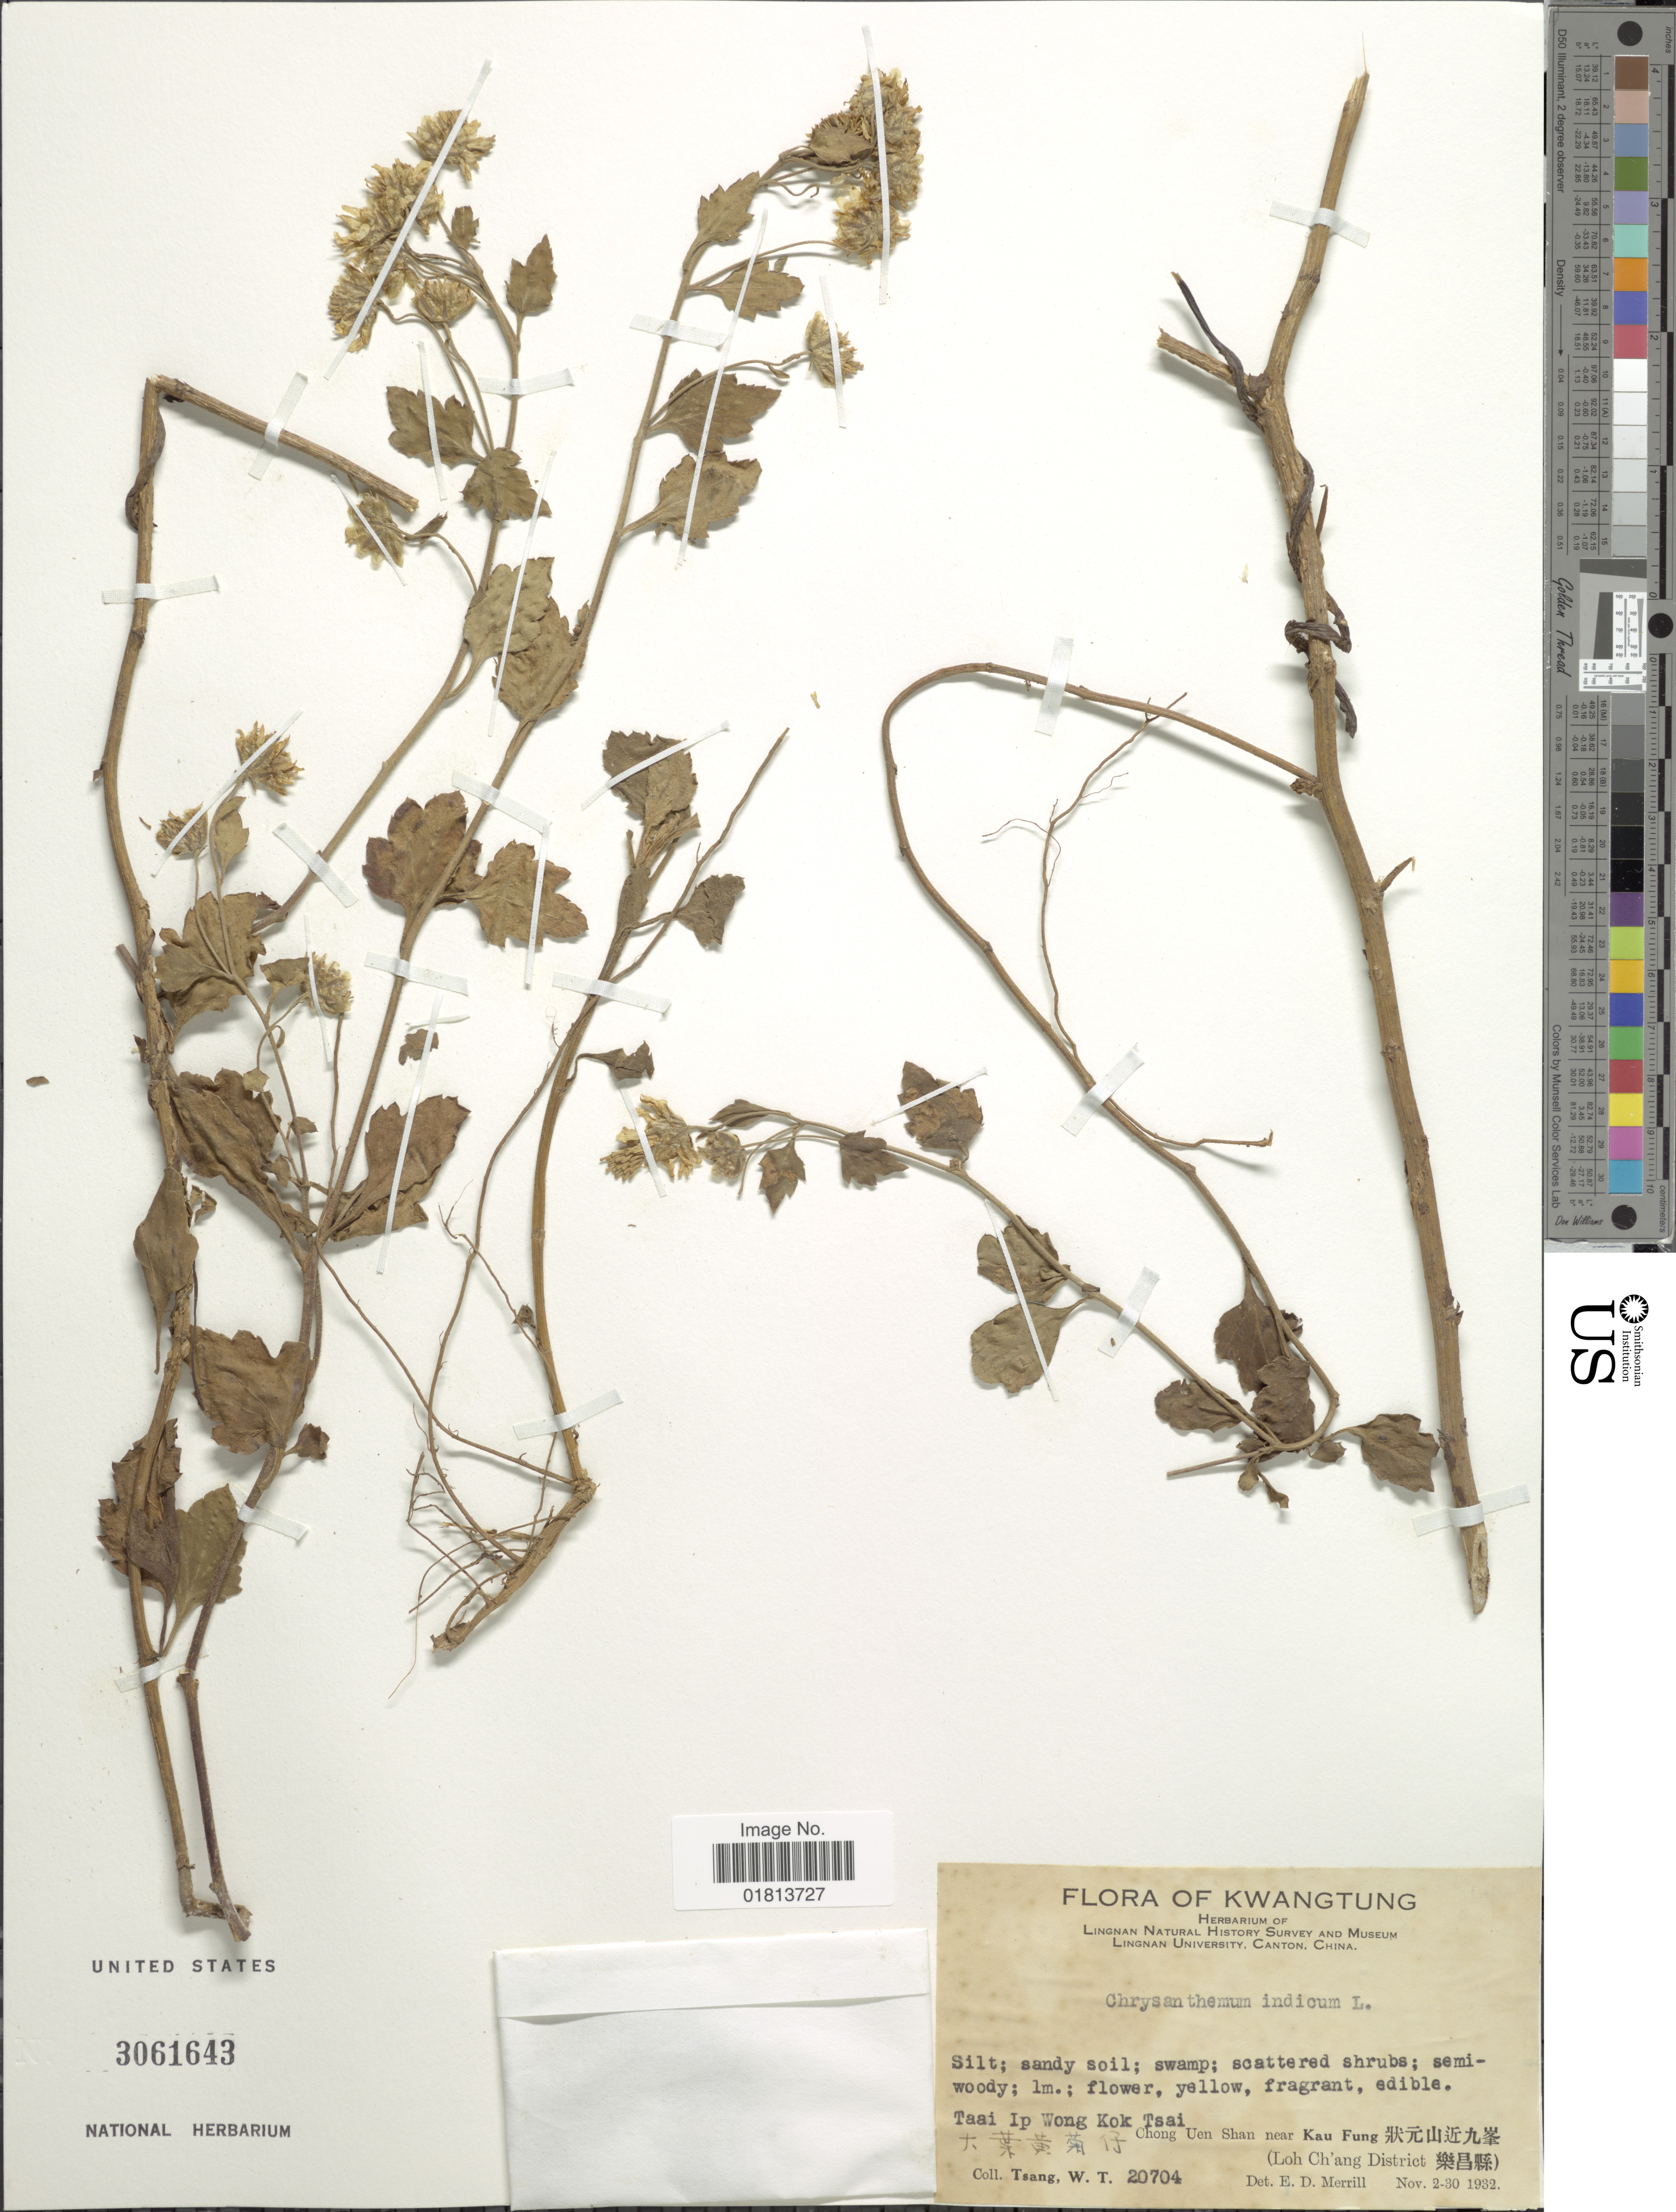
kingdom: Plantae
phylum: Tracheophyta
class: Magnoliopsida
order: Asterales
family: Asteraceae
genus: Dendranthema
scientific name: Dendranthema indicum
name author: (L.) Des Moul.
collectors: W. T. Tsang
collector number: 20704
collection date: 1932-11-02/1932-11-30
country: China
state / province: Guangdong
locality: Kwangtung, Taai Ip Wong Kok Tsai, Chong Uen Shan near Kau Fung (Loh Ch' ang District)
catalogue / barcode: US 3061643